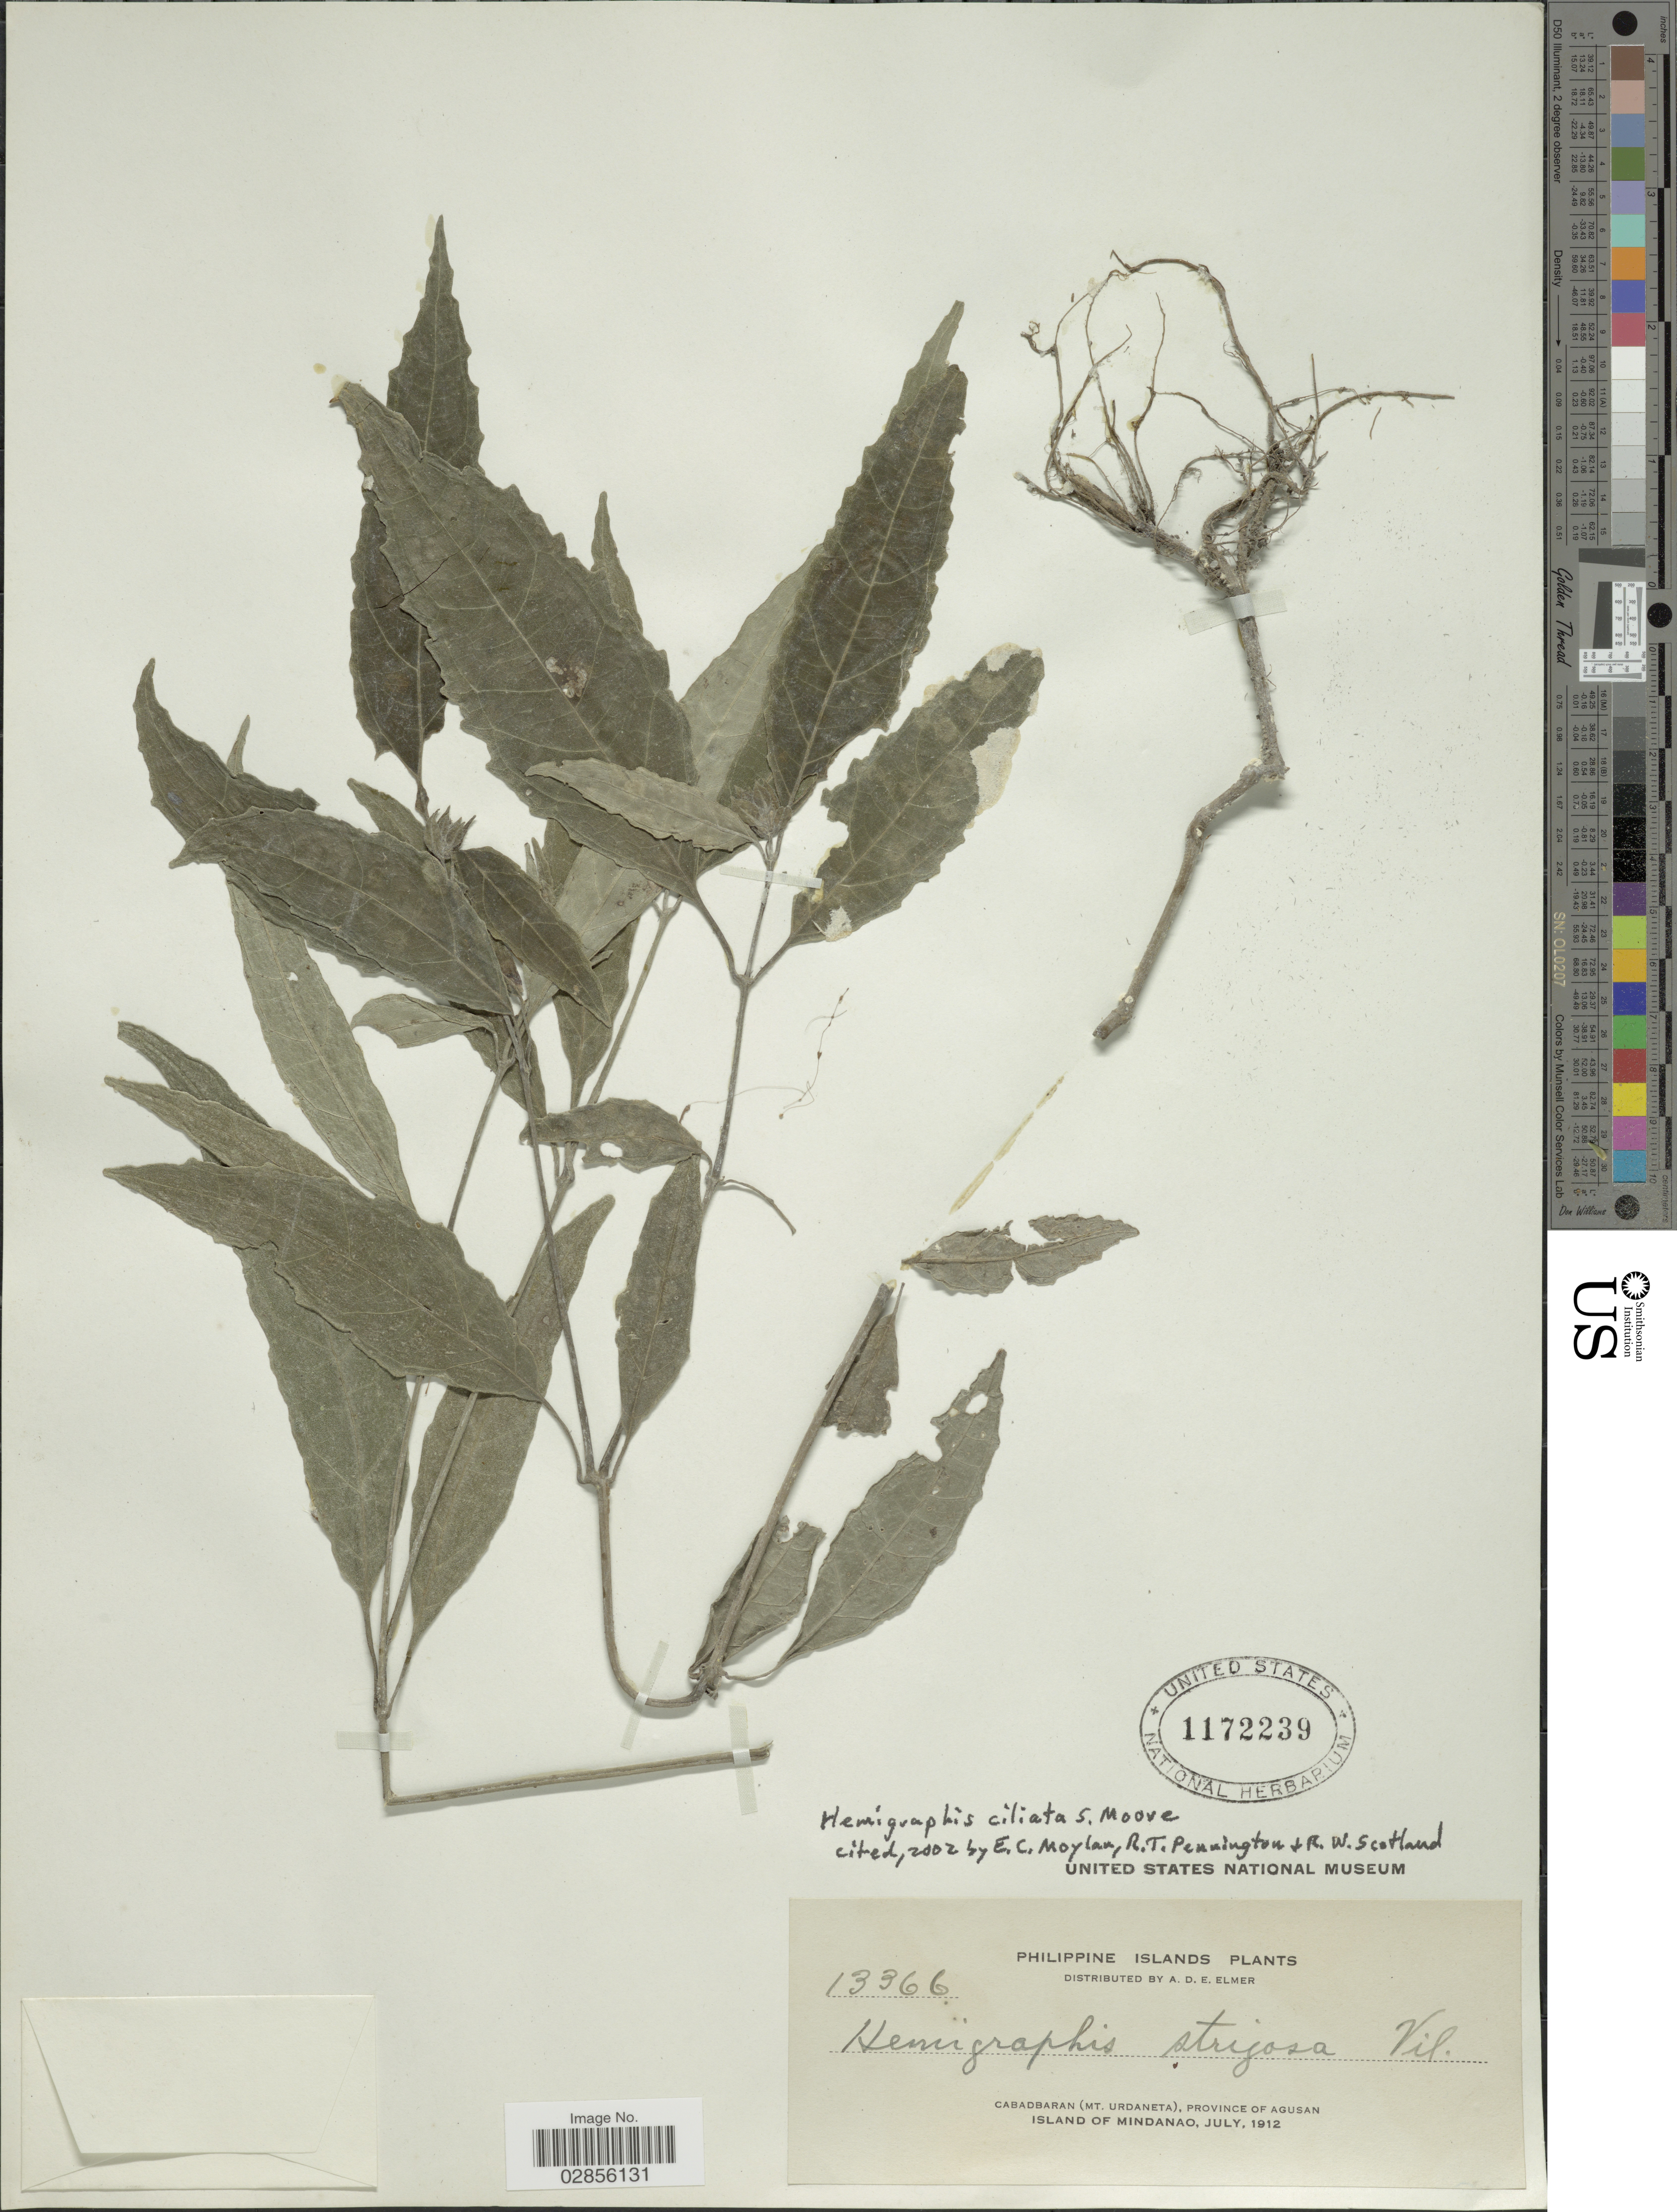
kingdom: Plantae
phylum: Tracheophyta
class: Magnoliopsida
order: Lamiales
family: Acanthaceae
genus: Hemigraphis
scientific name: Hemigraphis ciliata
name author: S. Moore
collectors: A. D. E. Elmer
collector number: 13366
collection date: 1912-07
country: Philippines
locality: Cabadbaran (Mt. Urdaneta), Province of Agusan. Island of Mindanao.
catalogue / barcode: US 1172239